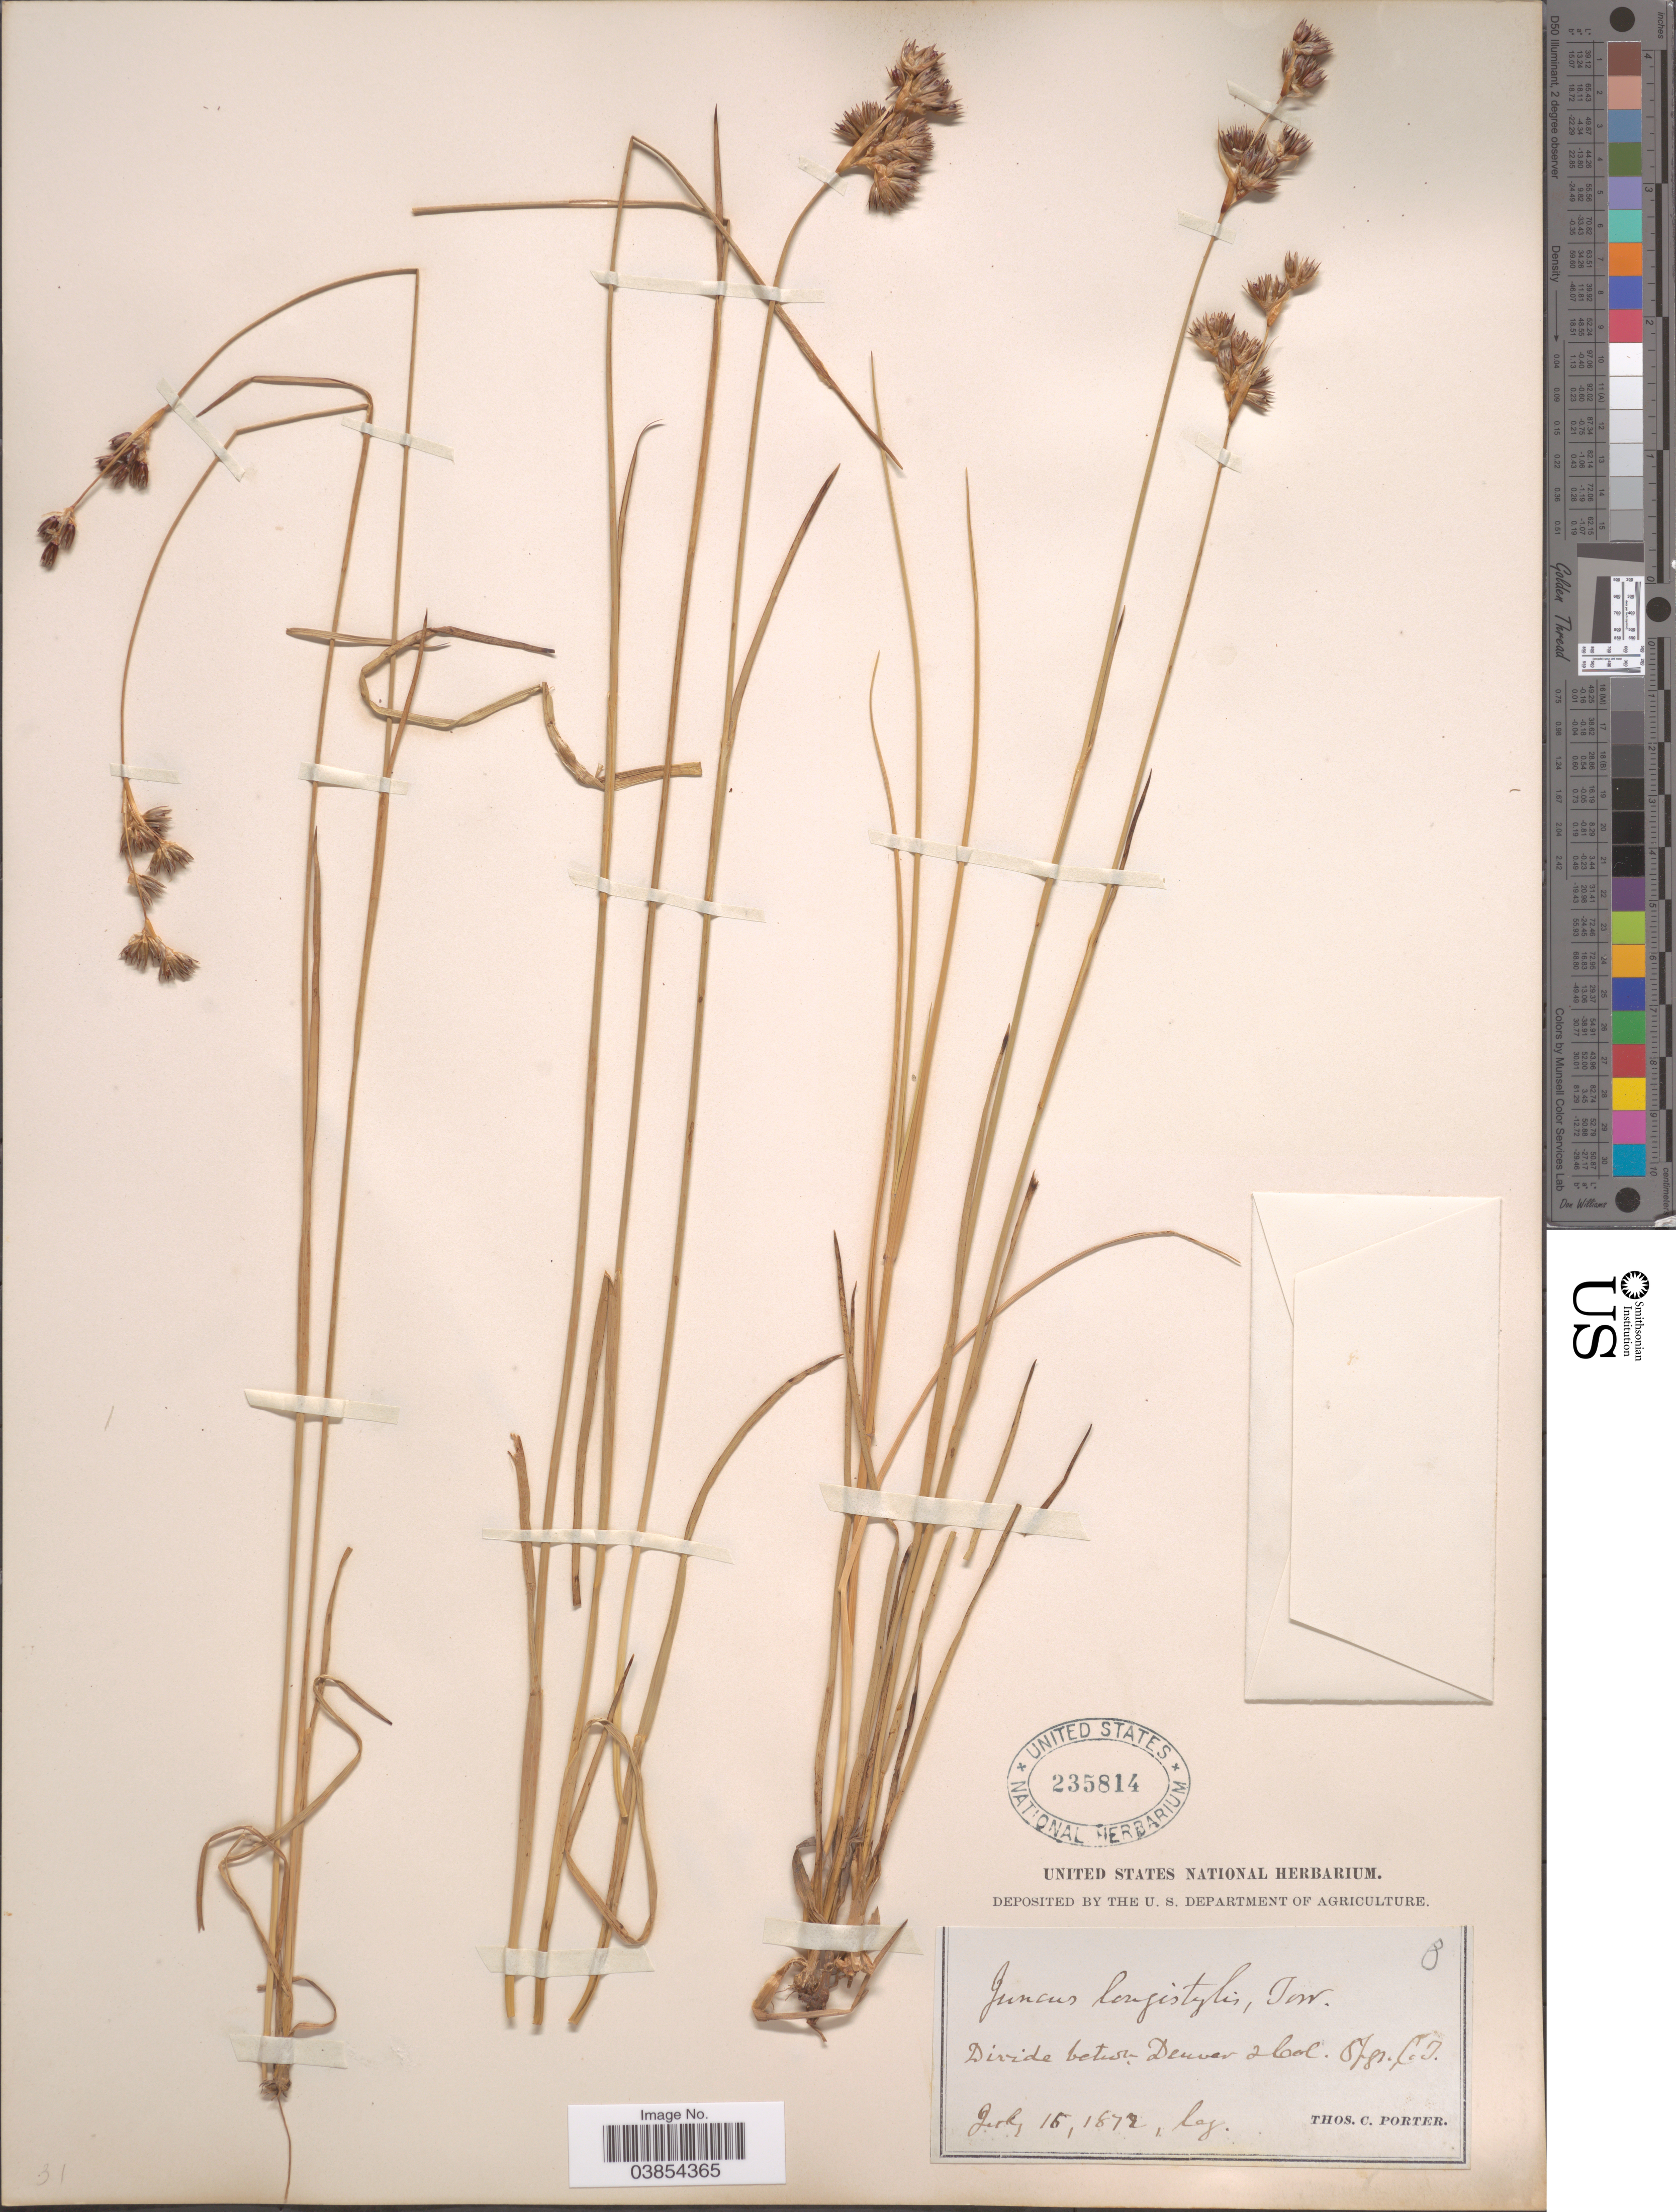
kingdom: Plantae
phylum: Tracheophyta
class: Liliopsida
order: Poales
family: Juncaceae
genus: Juncus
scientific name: Juncus longistylis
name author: Torr.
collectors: T. Porter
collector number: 8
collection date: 1872-07-15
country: United States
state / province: Colorado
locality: Divide between Denver & Col. Sprg (Colorado Springs)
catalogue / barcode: US 235814